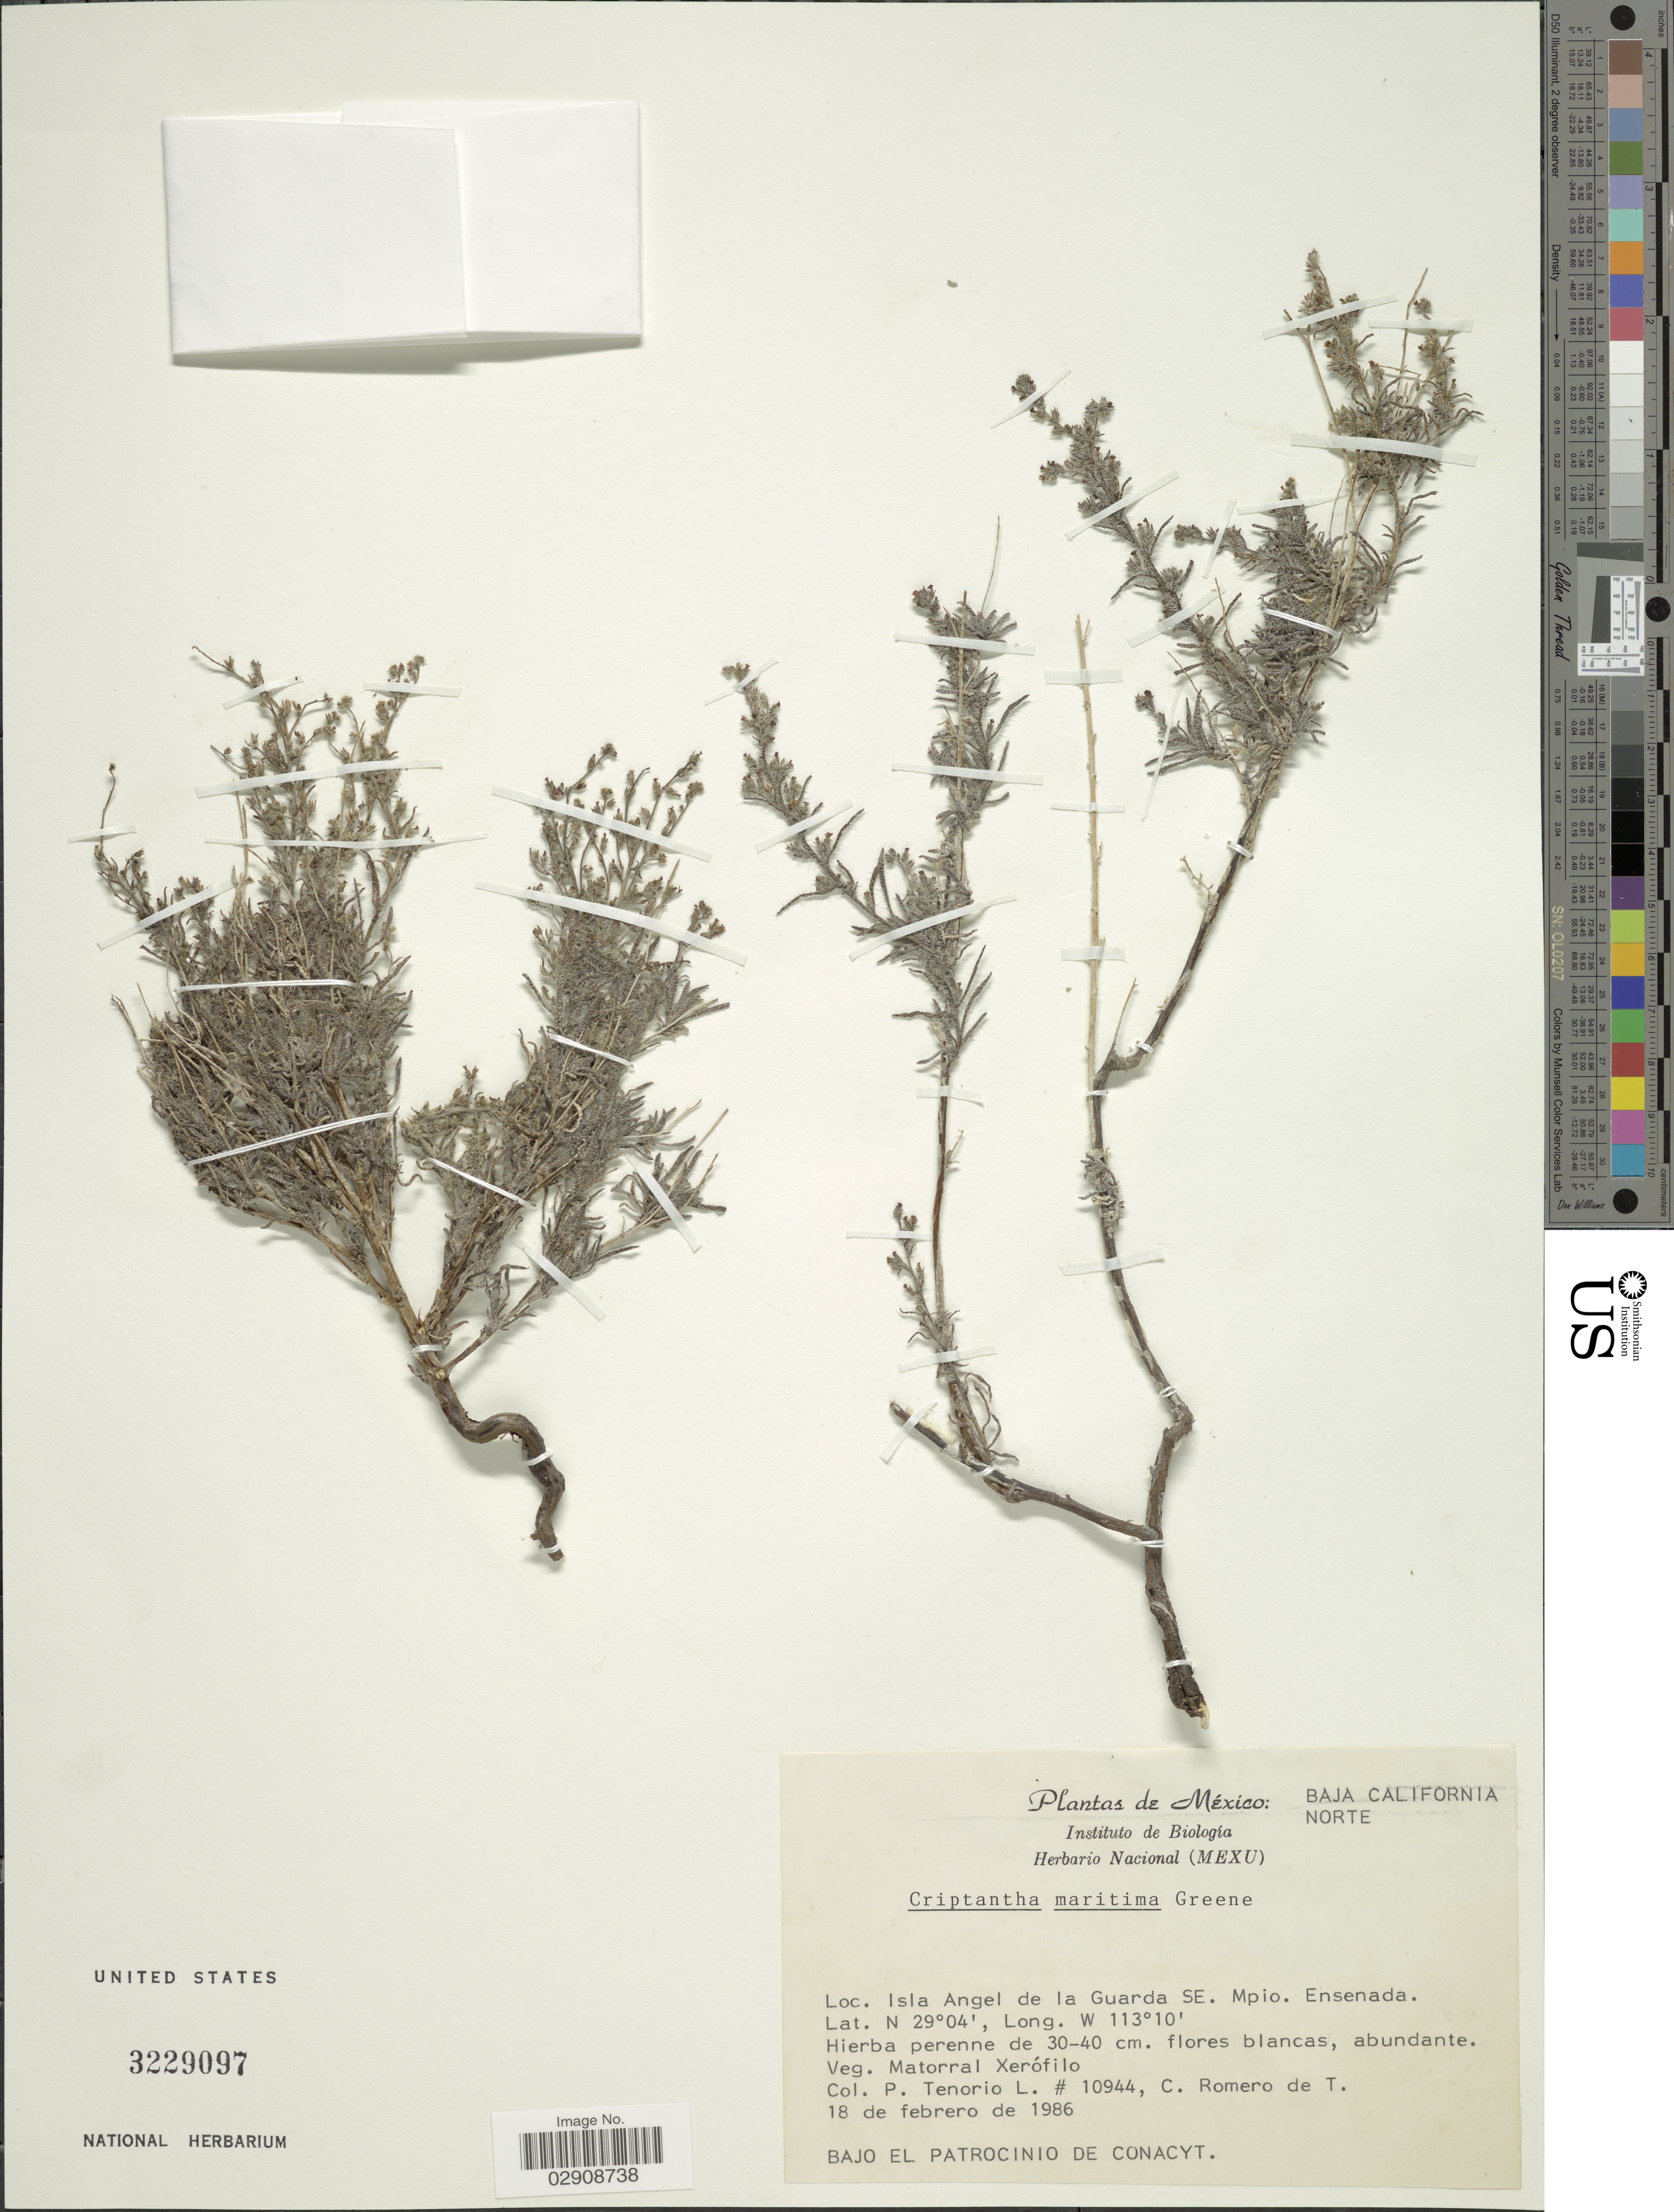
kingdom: Plantae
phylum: Tracheophyta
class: Magnoliopsida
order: Boraginales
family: Boraginaceae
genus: Cryptantha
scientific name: Cryptantha maritima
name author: (Greene) Greene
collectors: P. Tenorio L. & C. Romero de T.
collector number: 10944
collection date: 1986-02-18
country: Mexico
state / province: Baja California Norte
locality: Isla Angel de la Guarda SE. Mpio. Ensenada.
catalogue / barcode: US 3229097